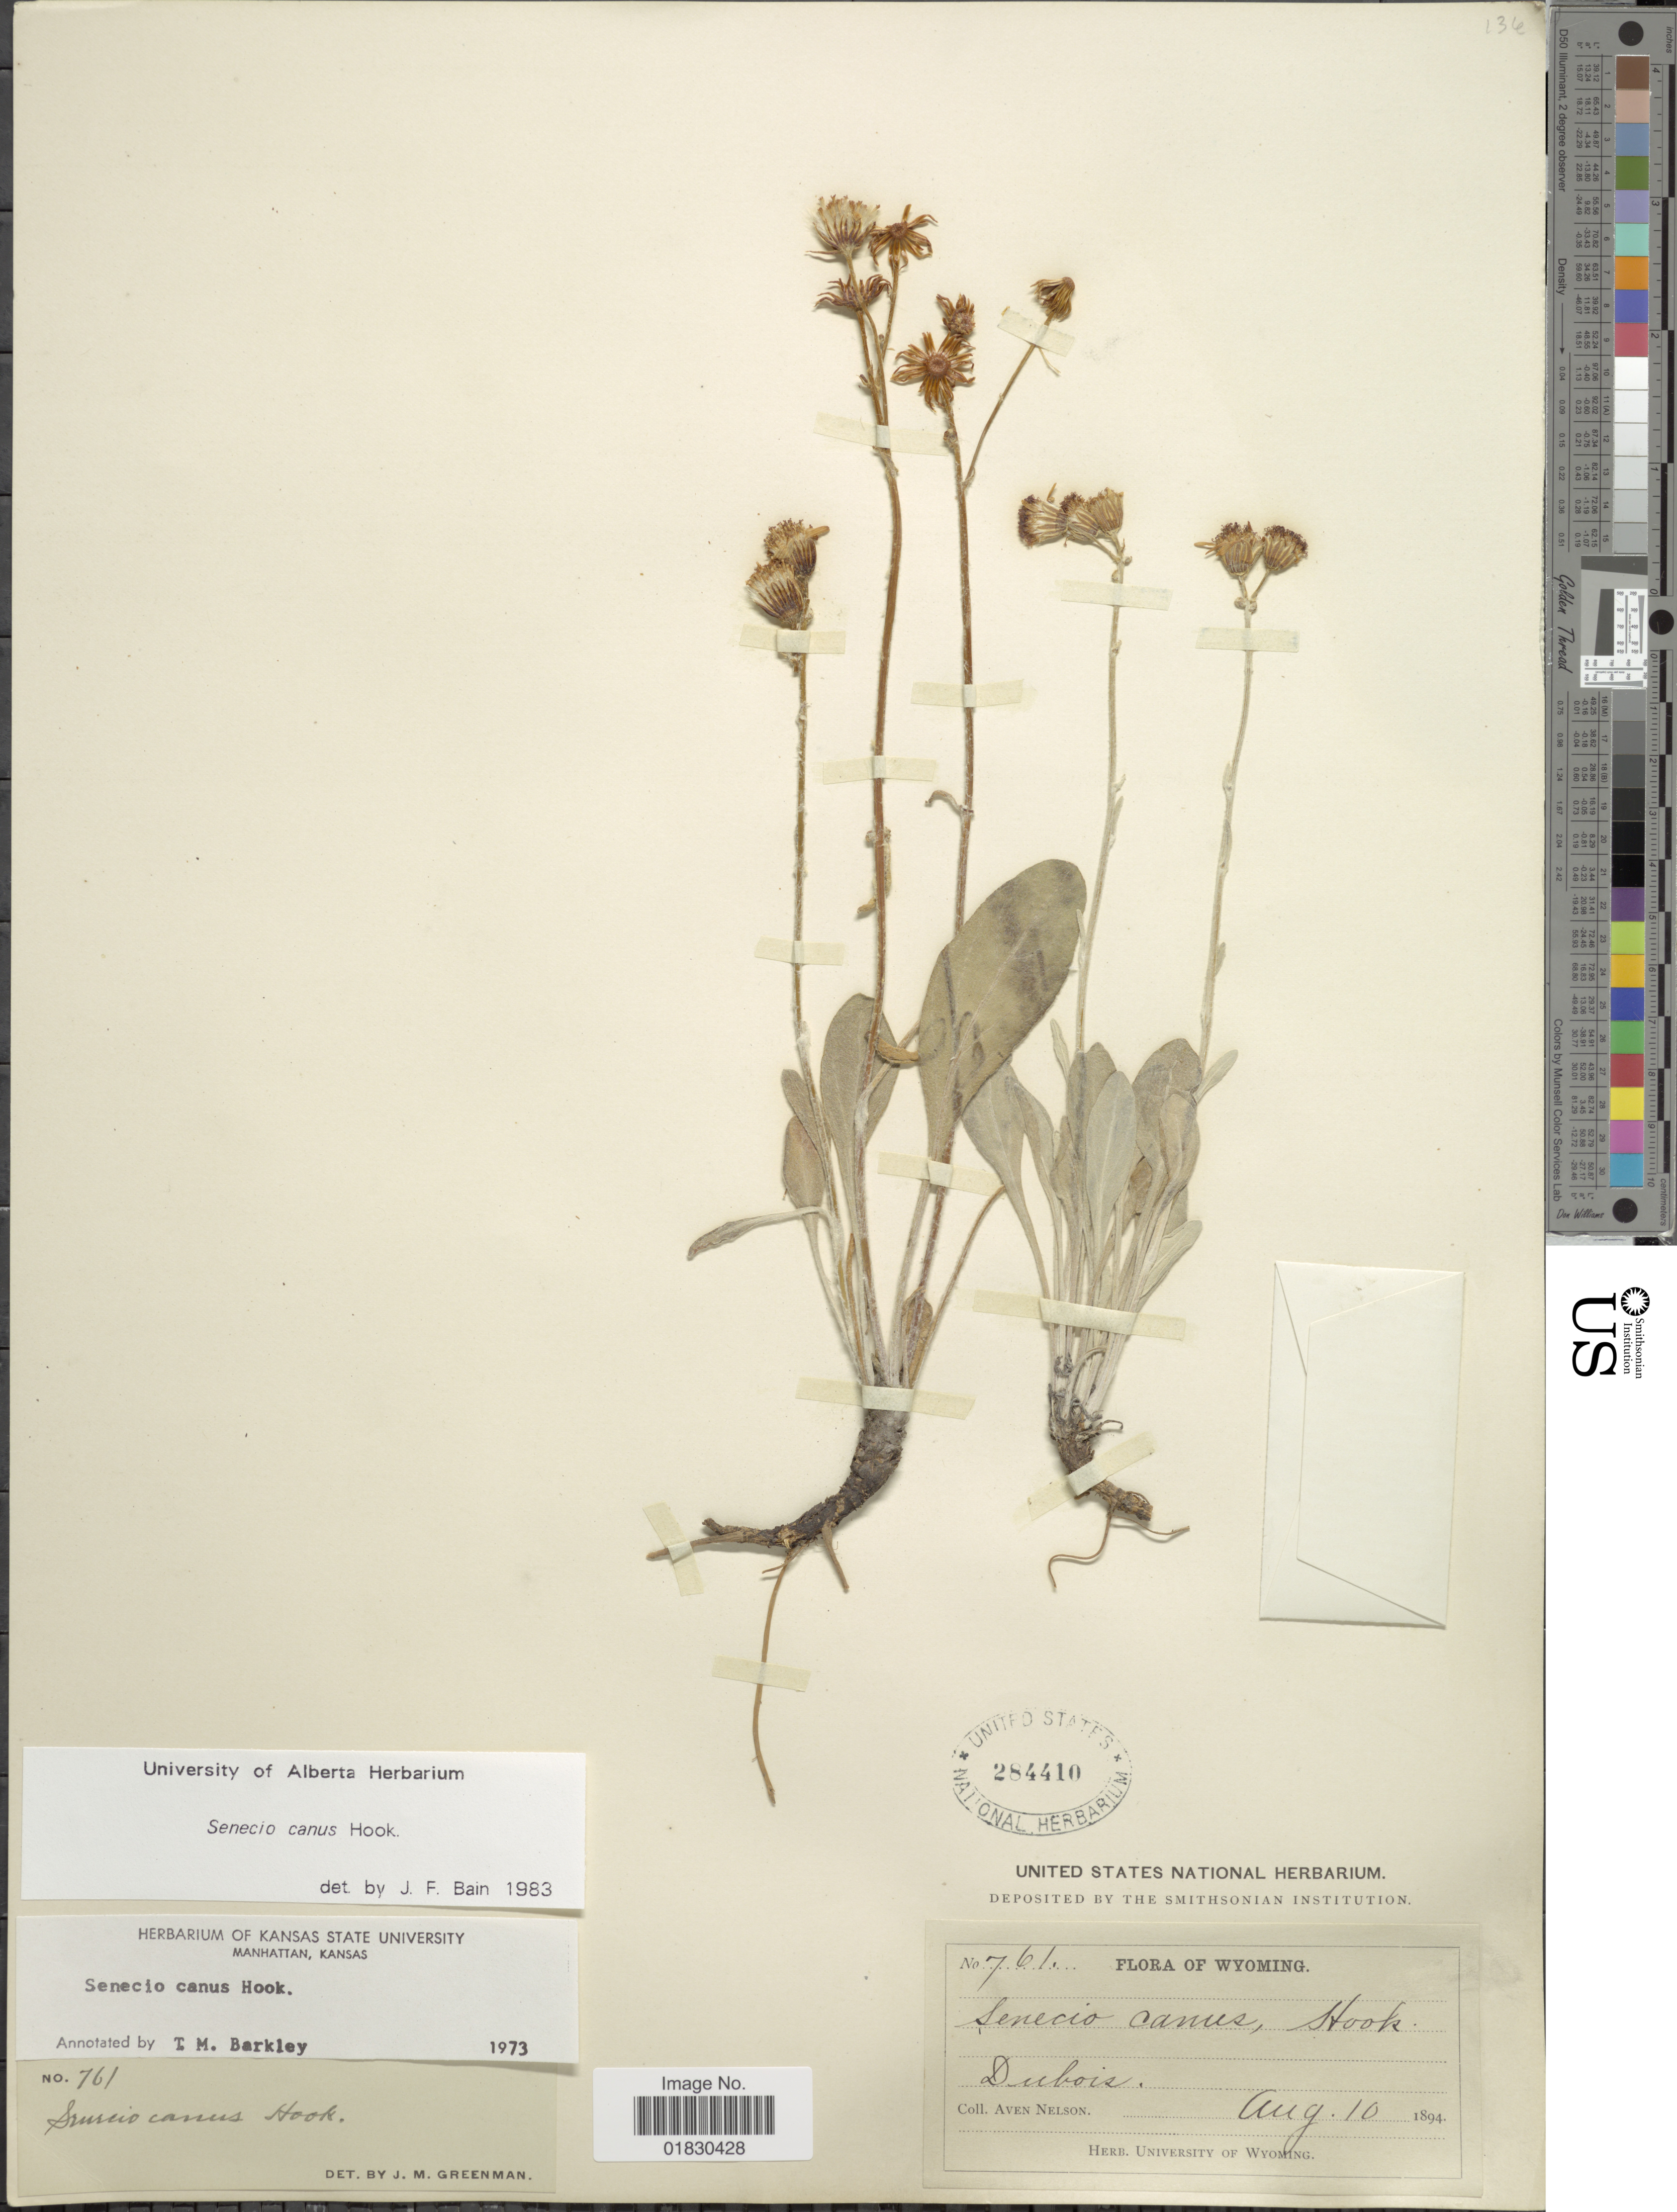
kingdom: Plantae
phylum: Tracheophyta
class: Magnoliopsida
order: Asterales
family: Asteraceae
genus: Packera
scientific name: Packera cana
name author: (Hook.) W.A. Weber & Á. Löve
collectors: A. Nelson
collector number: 761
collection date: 1894-08-10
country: United States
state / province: Wyoming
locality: Dubois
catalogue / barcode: US 284410